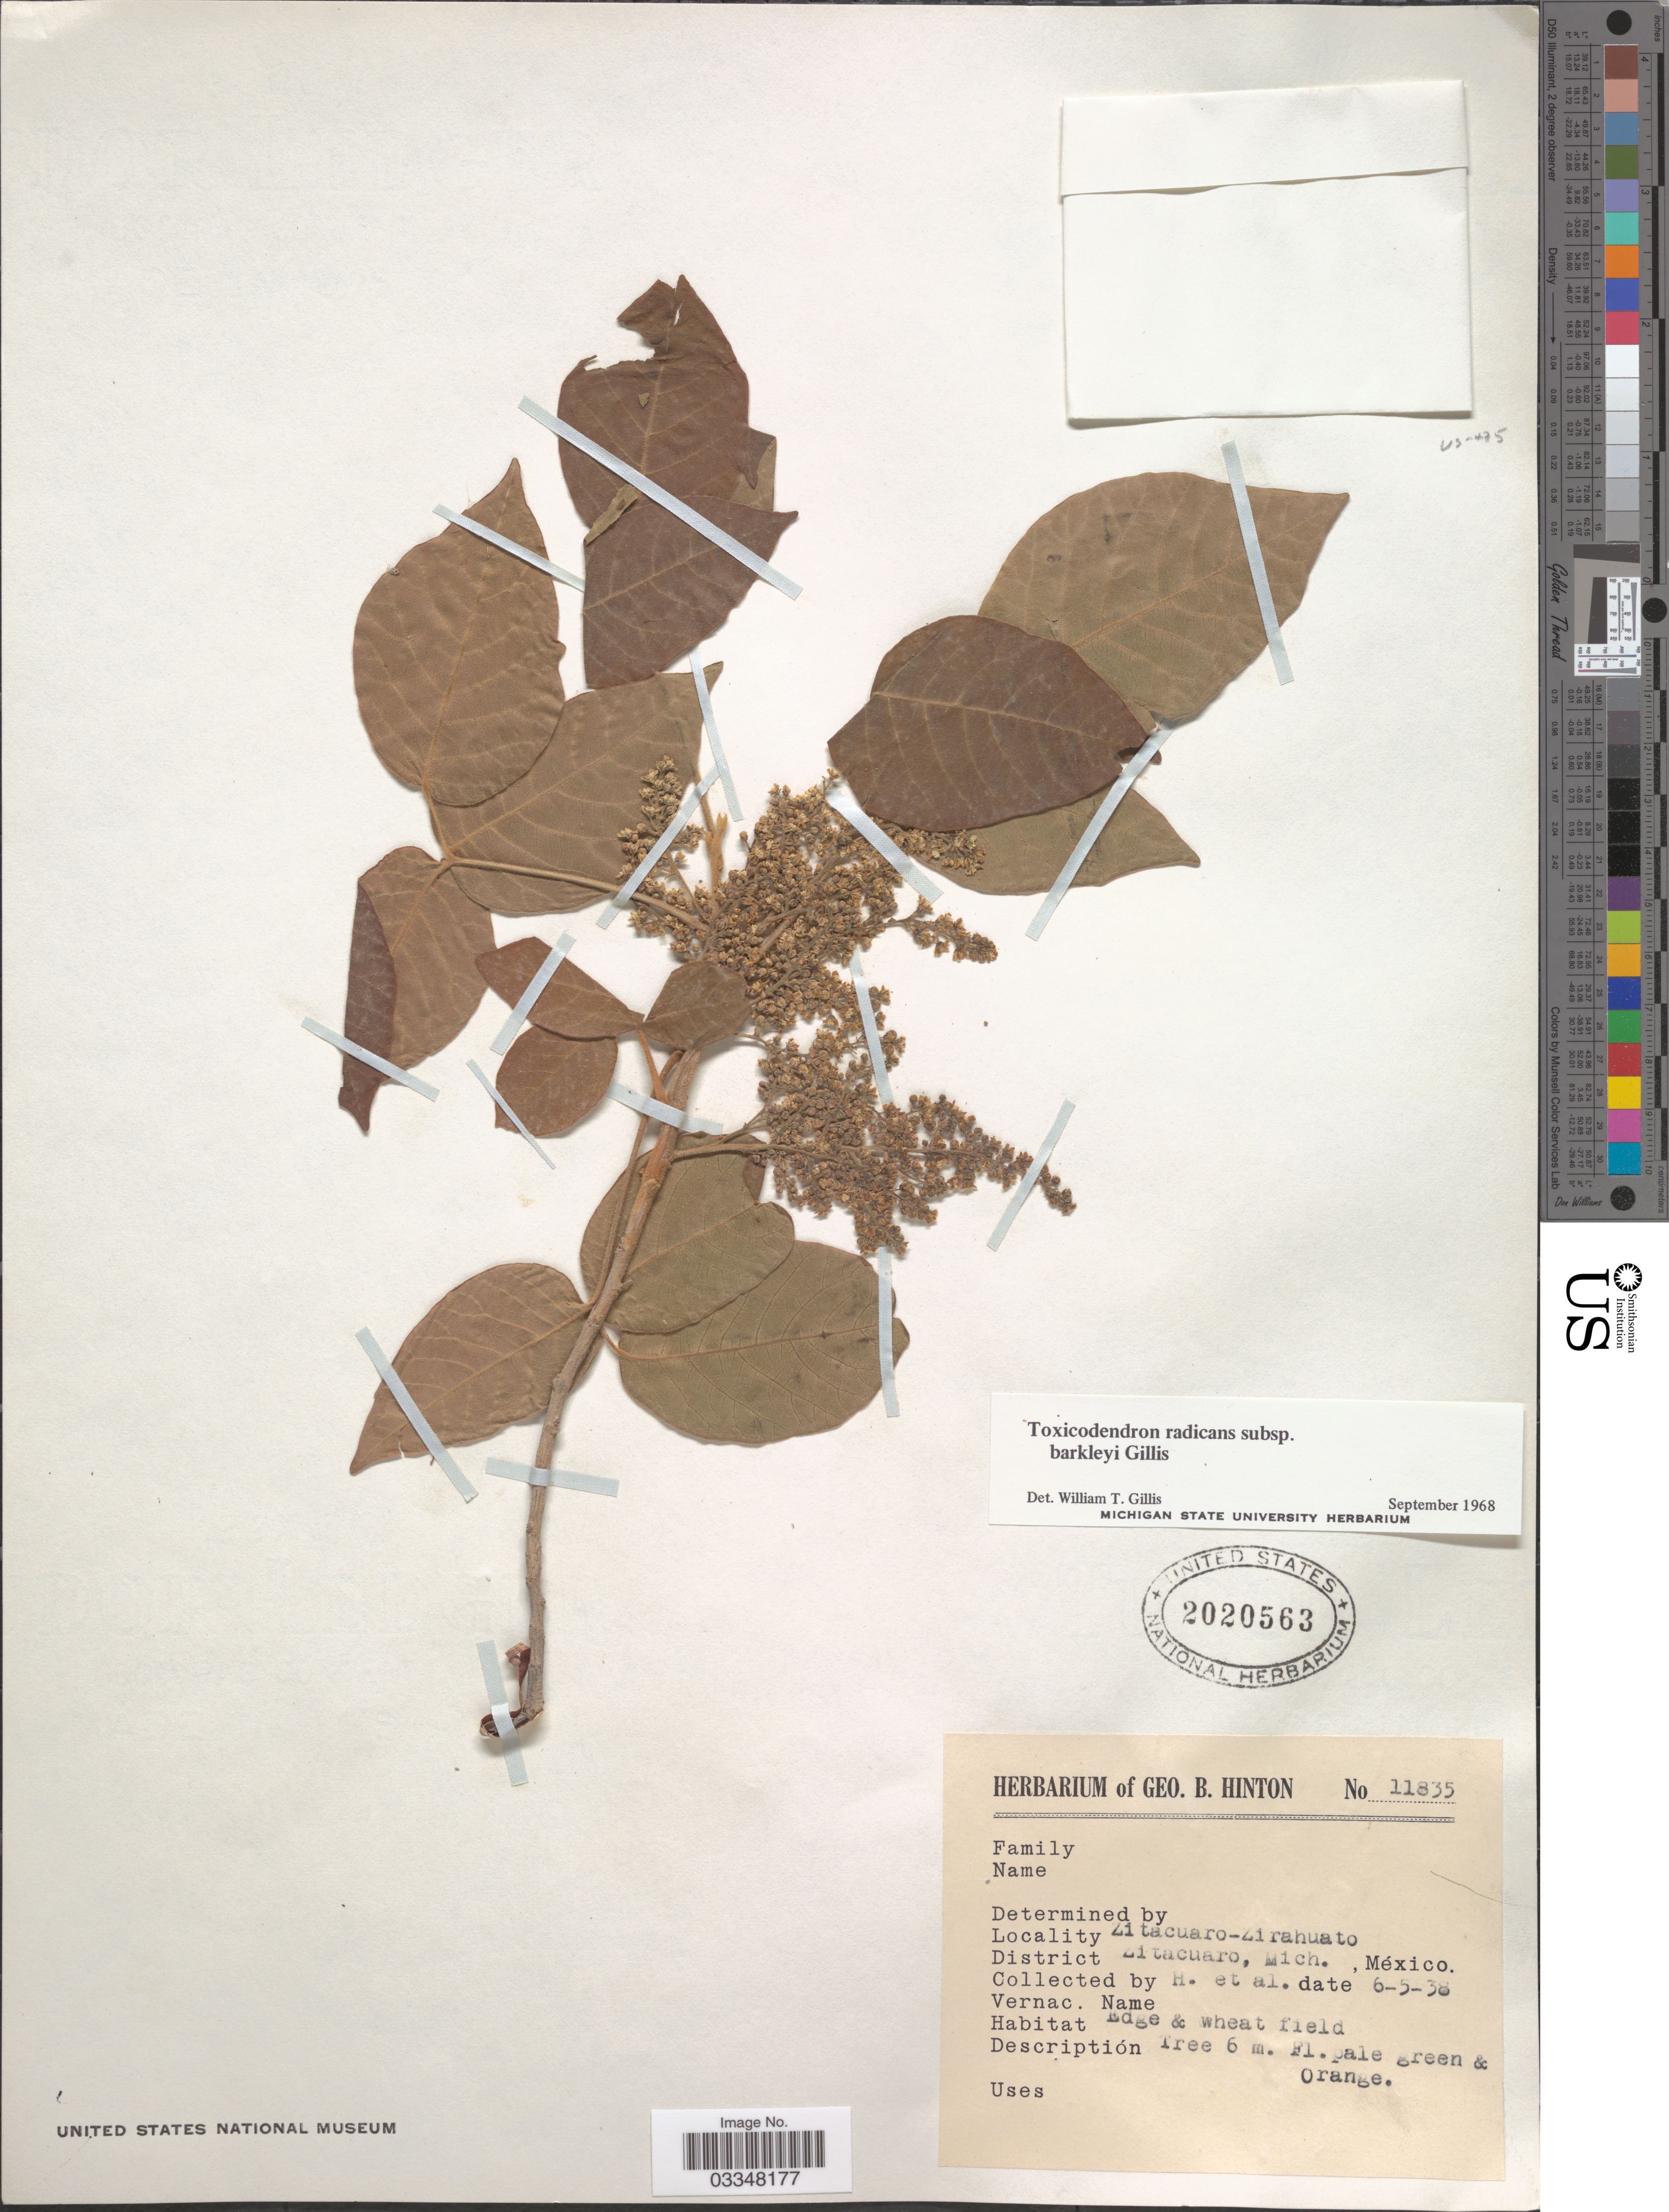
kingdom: Plantae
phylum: Tracheophyta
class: Magnoliopsida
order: Sapindales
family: Anacardiaceae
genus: Toxicodendron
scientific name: Toxicodendron radicans subsp. barkleyi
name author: Gillis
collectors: G. B. Hinton & et al.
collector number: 11835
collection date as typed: Transcribed d/m/y: 6/5/38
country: Mexico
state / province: Michoacán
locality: Zitacuaro-Zirahuato. District Zitacuaro.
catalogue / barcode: US 2020563